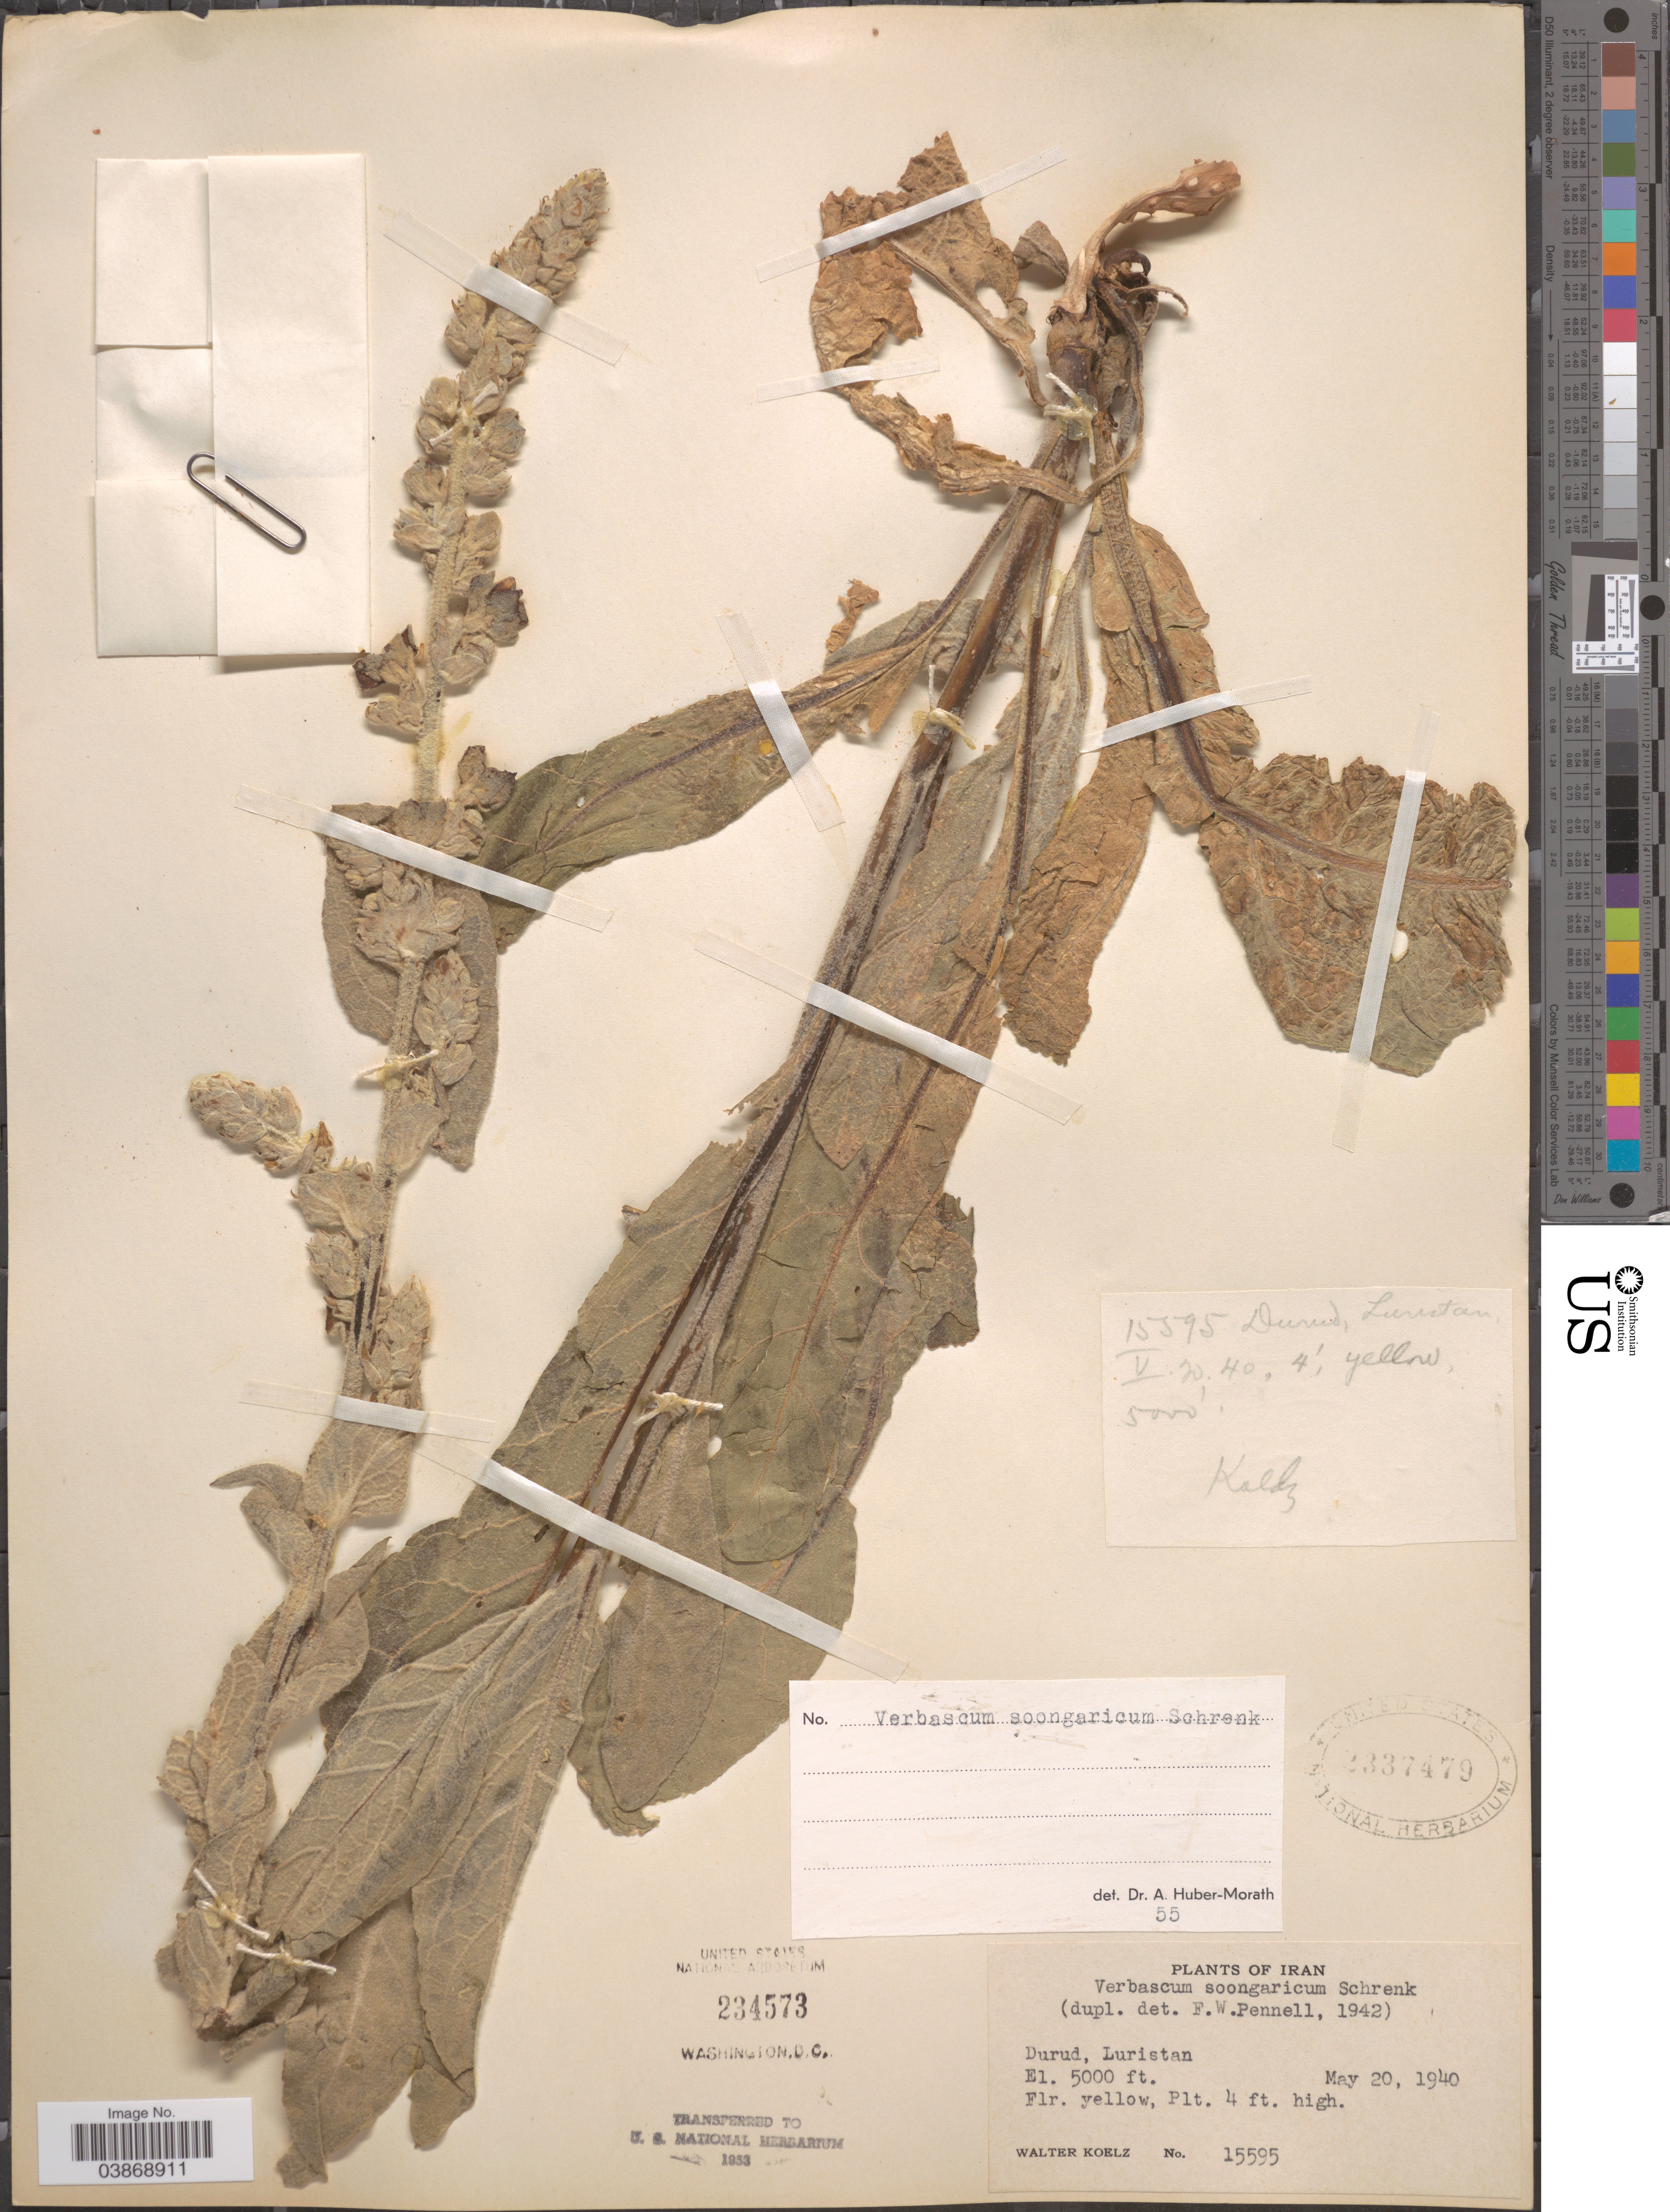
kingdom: Plantae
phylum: Tracheophyta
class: Magnoliopsida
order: Lamiales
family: Scrophulariaceae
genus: Verbascum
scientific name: Verbascum songaricum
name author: Schrenk ex Fisch. & C.A. Mey.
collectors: W. N. Koelz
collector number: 15595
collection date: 1940-05-20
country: Iran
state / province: Lorestan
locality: Durud, Luristan.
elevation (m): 1524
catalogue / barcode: US 2337479